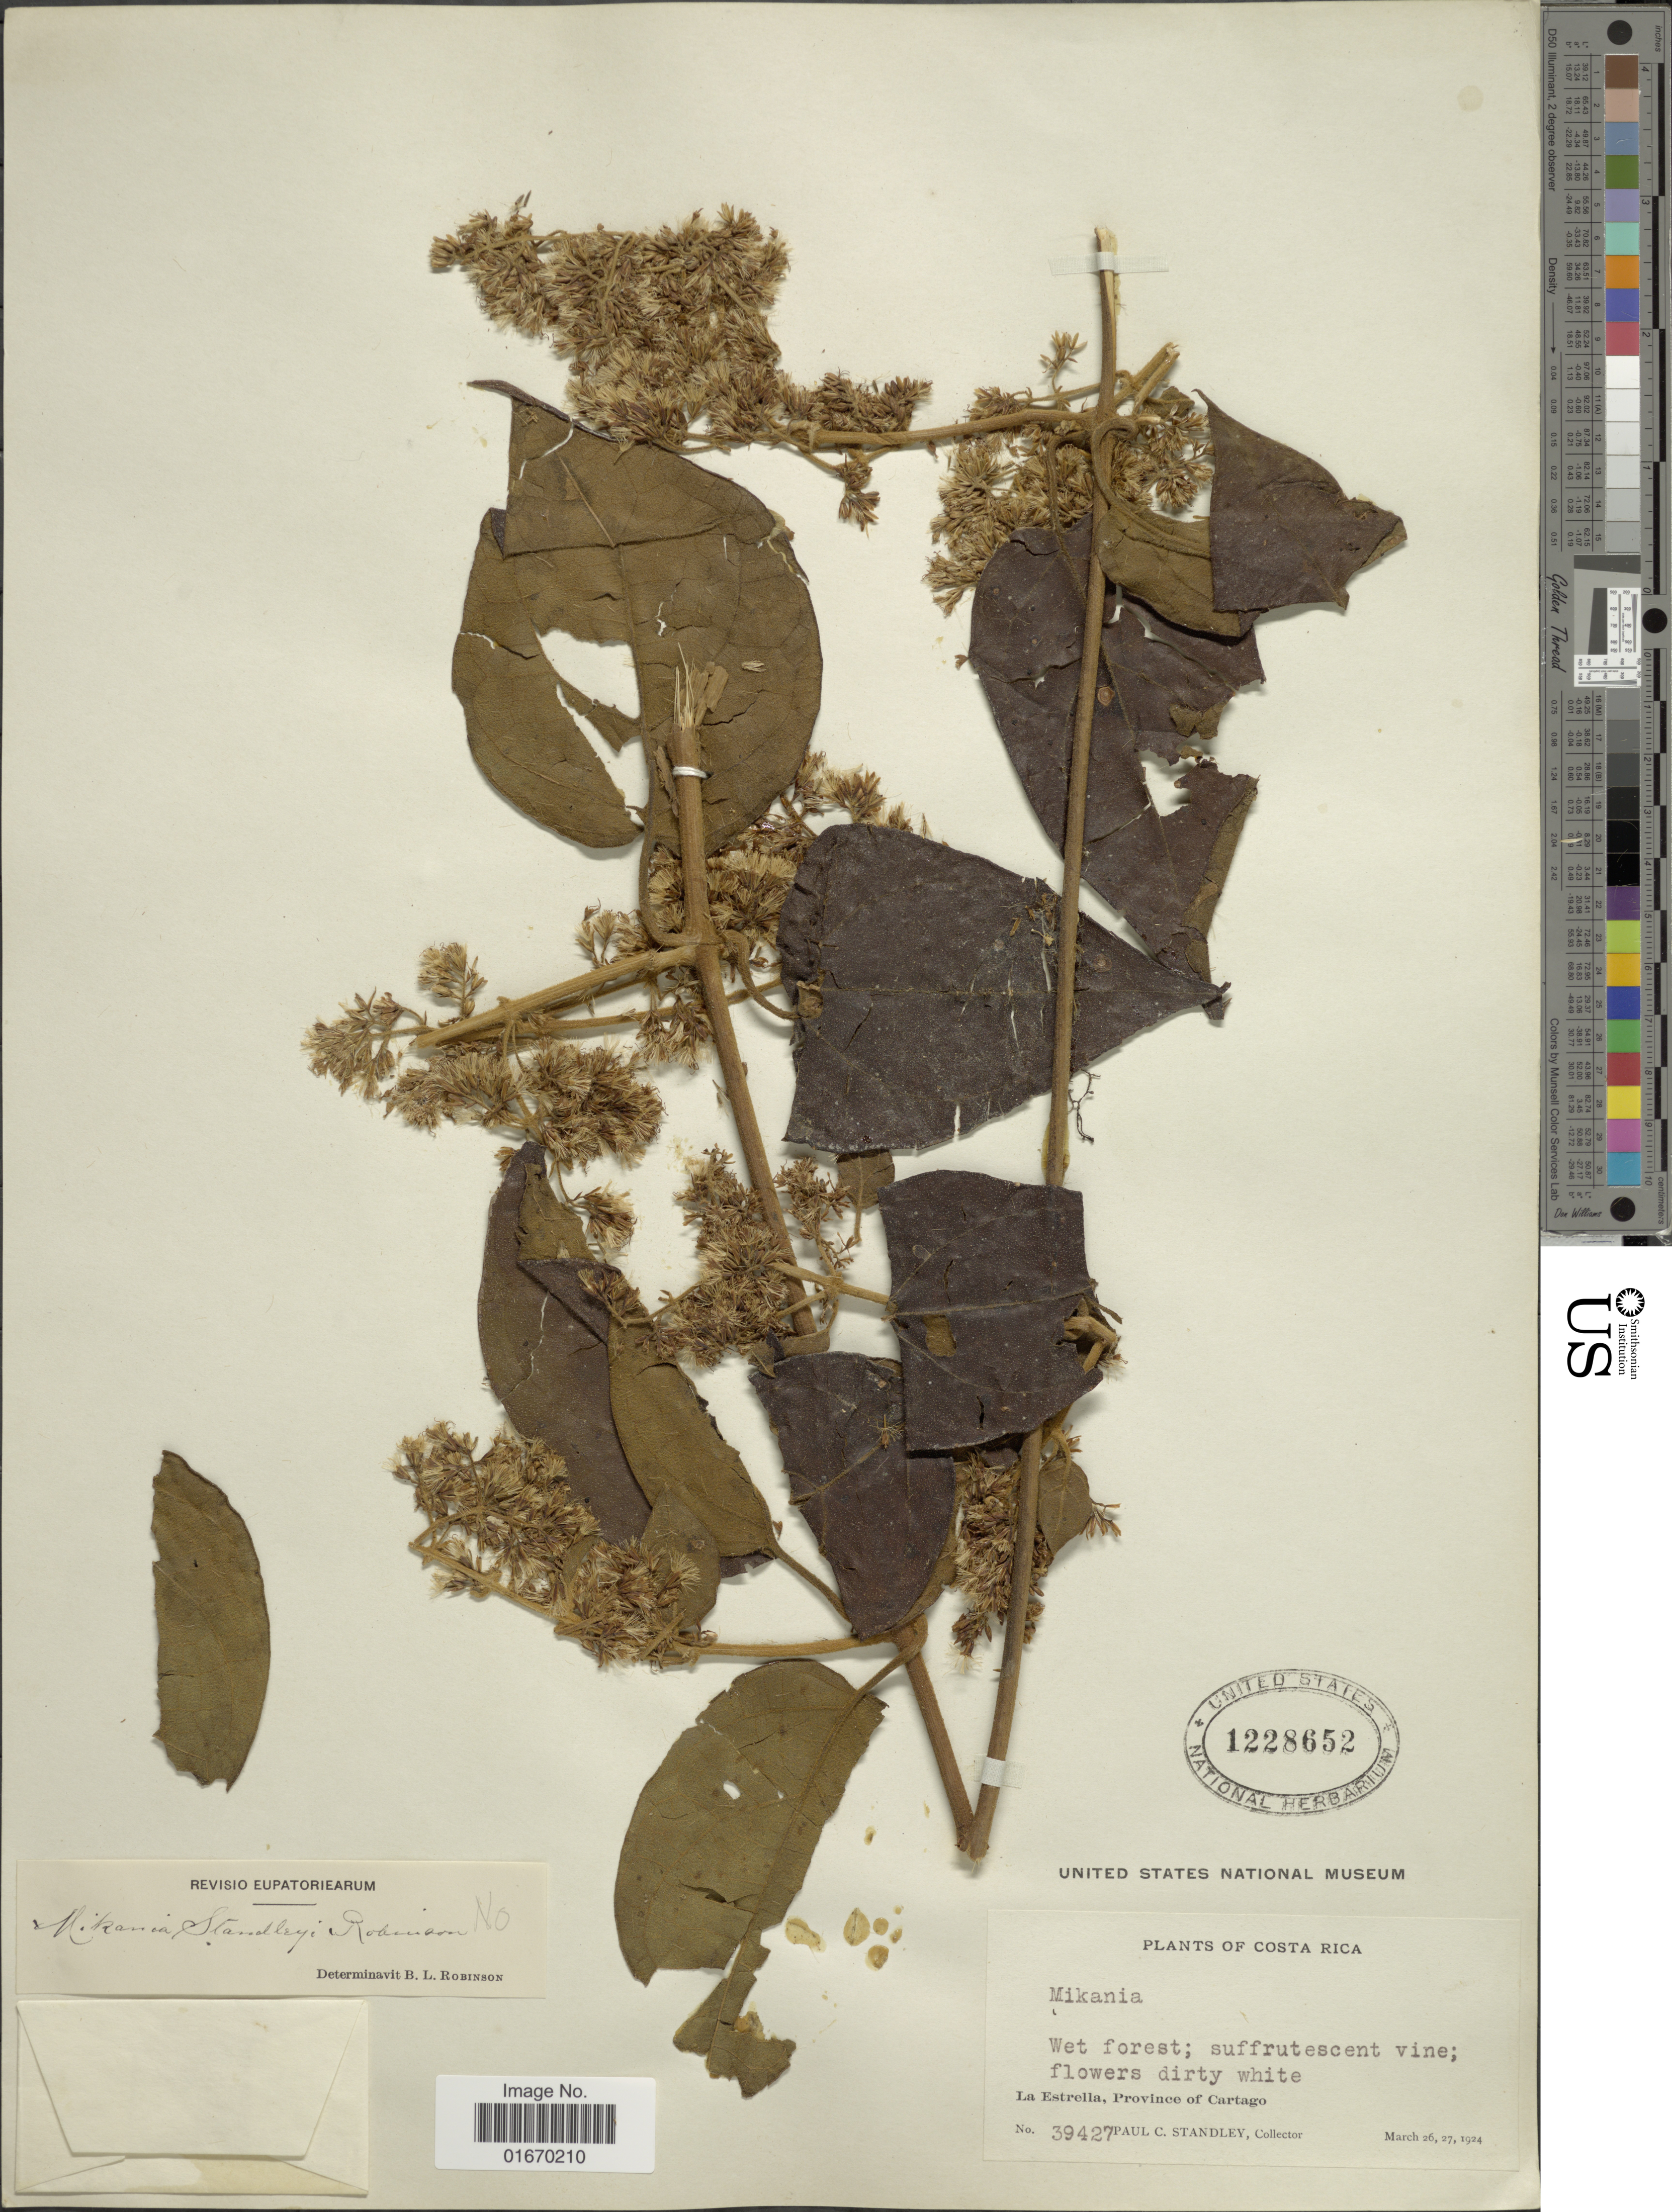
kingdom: Plantae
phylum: Tracheophyta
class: Magnoliopsida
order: Asterales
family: Asteraceae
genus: Mikania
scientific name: Mikania banisteriae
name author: DC.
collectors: P. C. Standley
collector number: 39427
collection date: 1924-03-26/1924-03-27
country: Costa Rica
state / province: Cartago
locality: La Estrella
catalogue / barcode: US 1228652